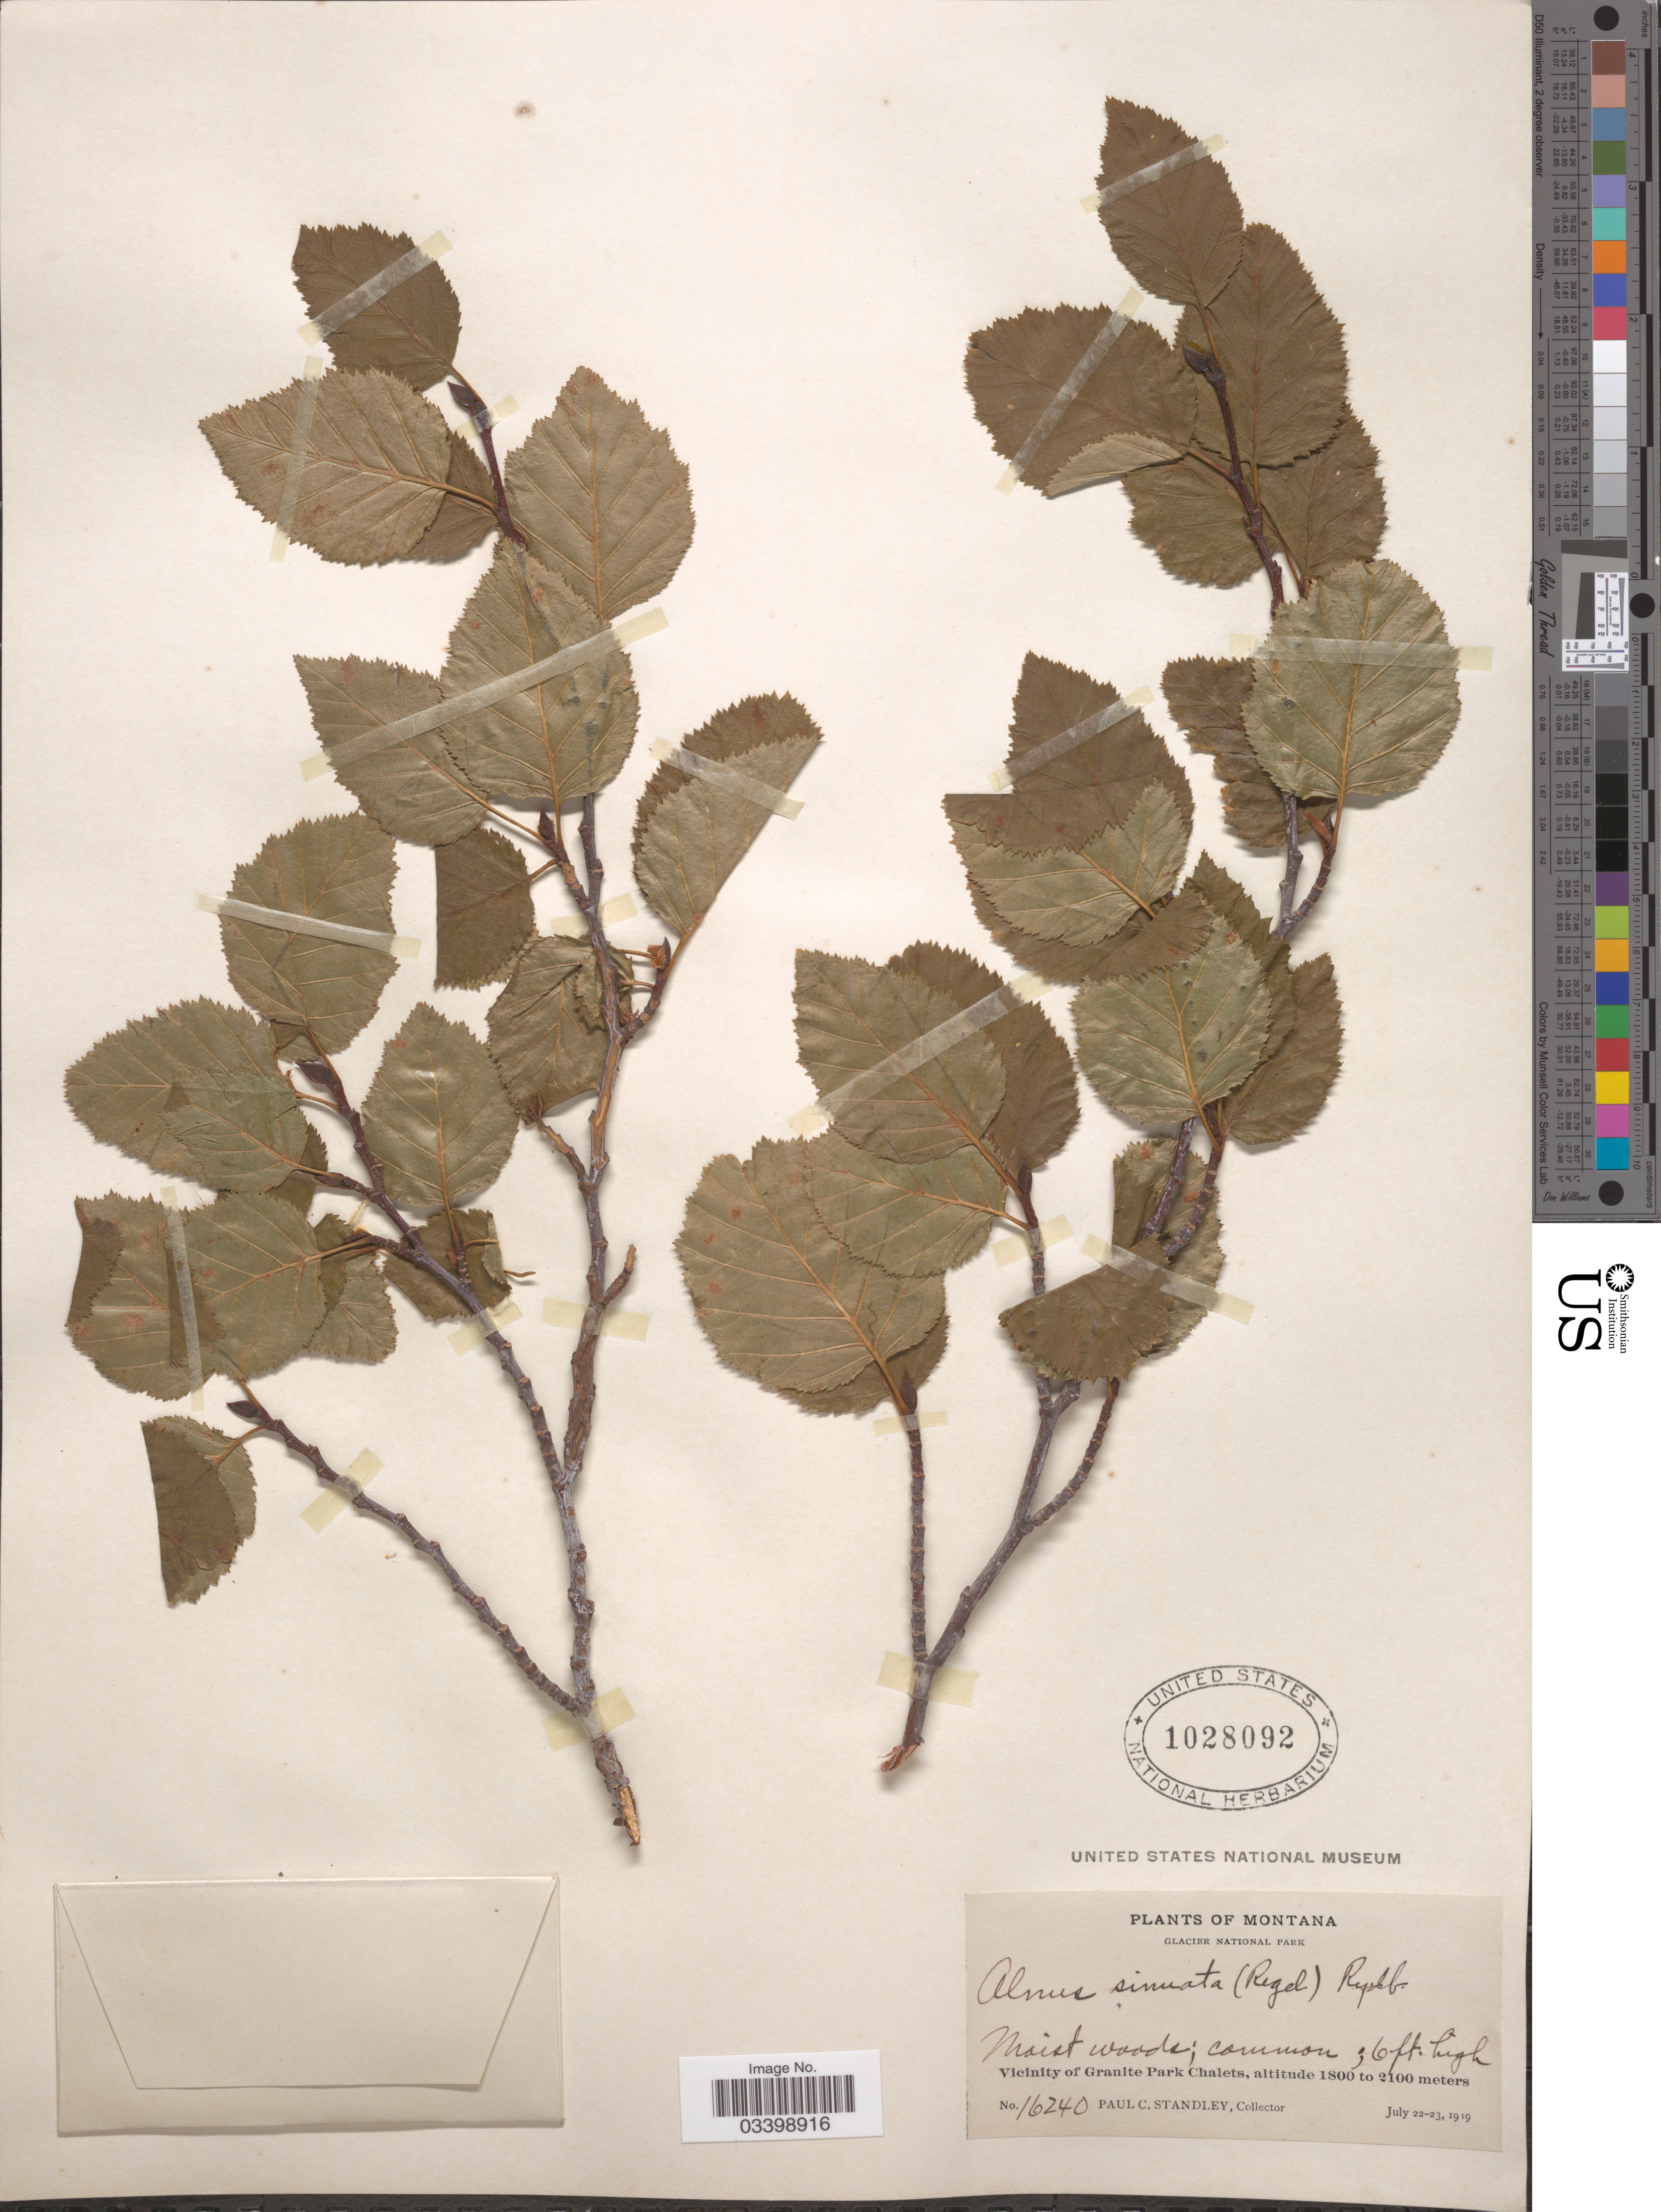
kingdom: Plantae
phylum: Tracheophyta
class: Magnoliopsida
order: Fagales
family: Betulaceae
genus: Alnus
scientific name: Alnus viridis subsp. sinuata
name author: Regel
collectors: P. C. Standley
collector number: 16240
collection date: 1919-07-22/1919-07-23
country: United States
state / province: Montana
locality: Glacier National Park. Vicinity of Granite Park Chalets.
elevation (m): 1800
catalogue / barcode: US 1028092